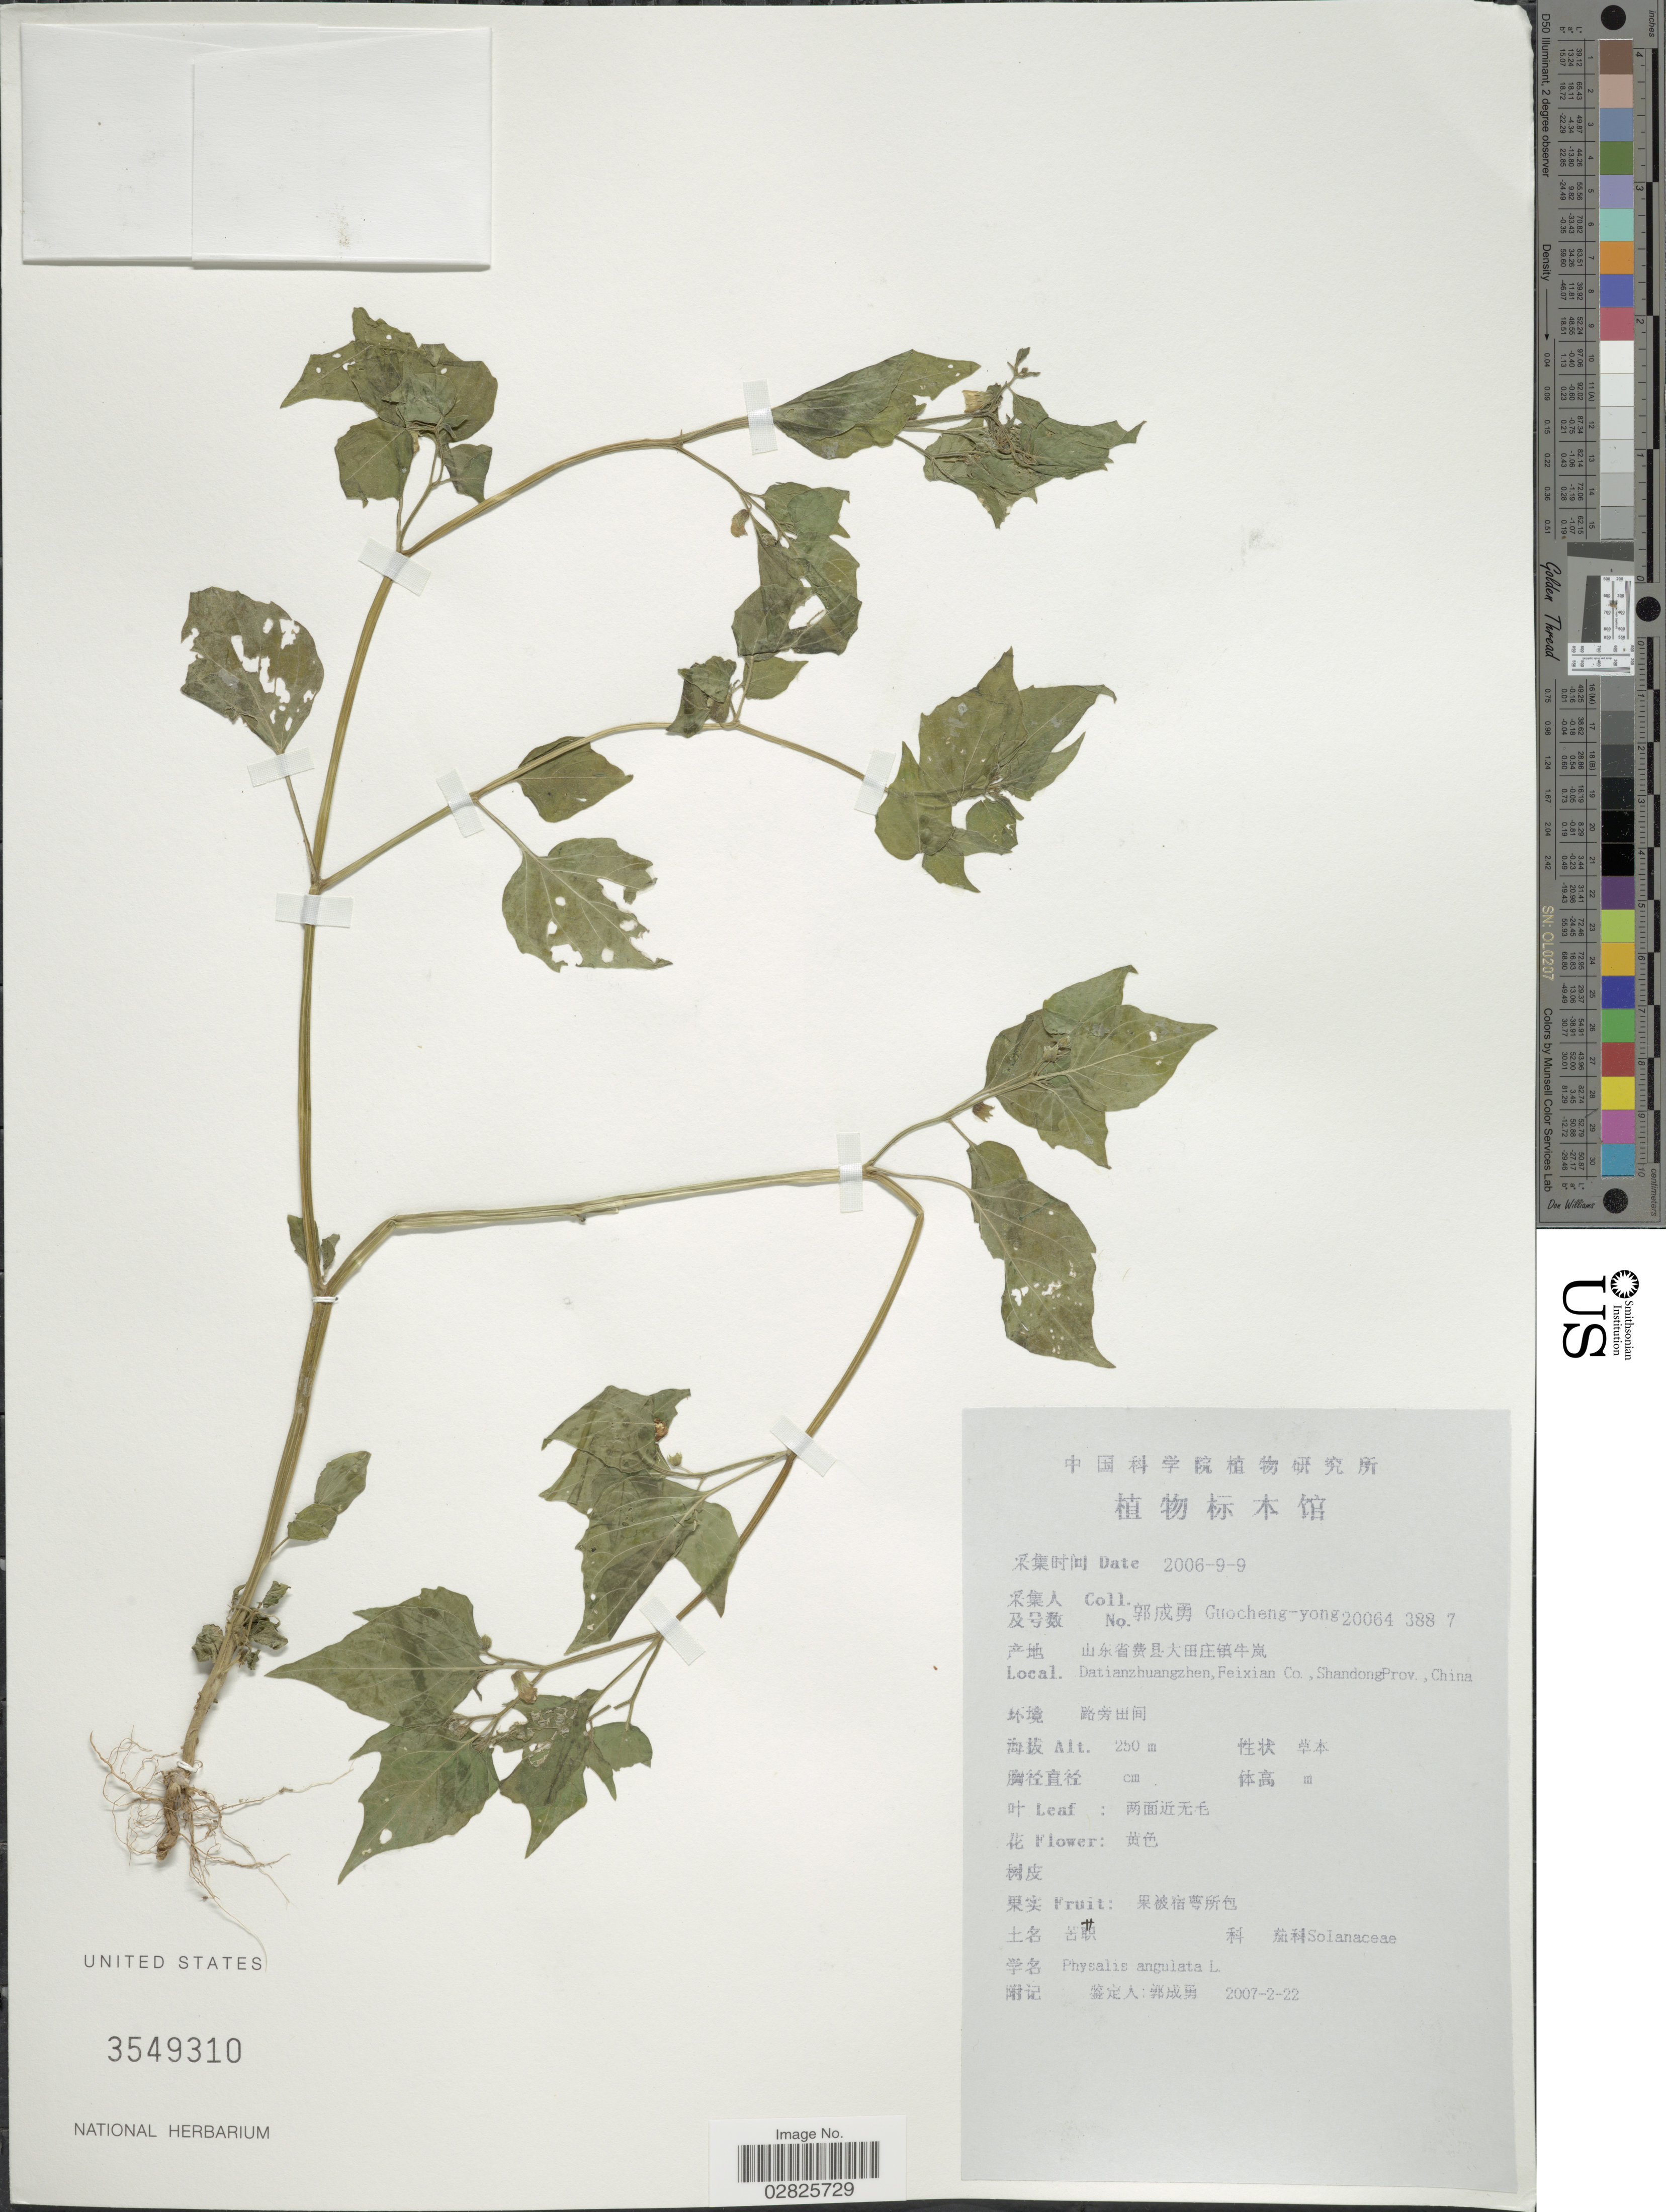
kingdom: Plantae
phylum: Tracheophyta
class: Magnoliopsida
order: Solanales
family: Solanaceae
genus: Physalis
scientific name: Physalis angulata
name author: L.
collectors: Guo cheng-yong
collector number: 20064 388 7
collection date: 2006-09-09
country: China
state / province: Shandong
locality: Datianzhuangzhen, Feixian Co.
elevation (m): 250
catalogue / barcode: US 3549310